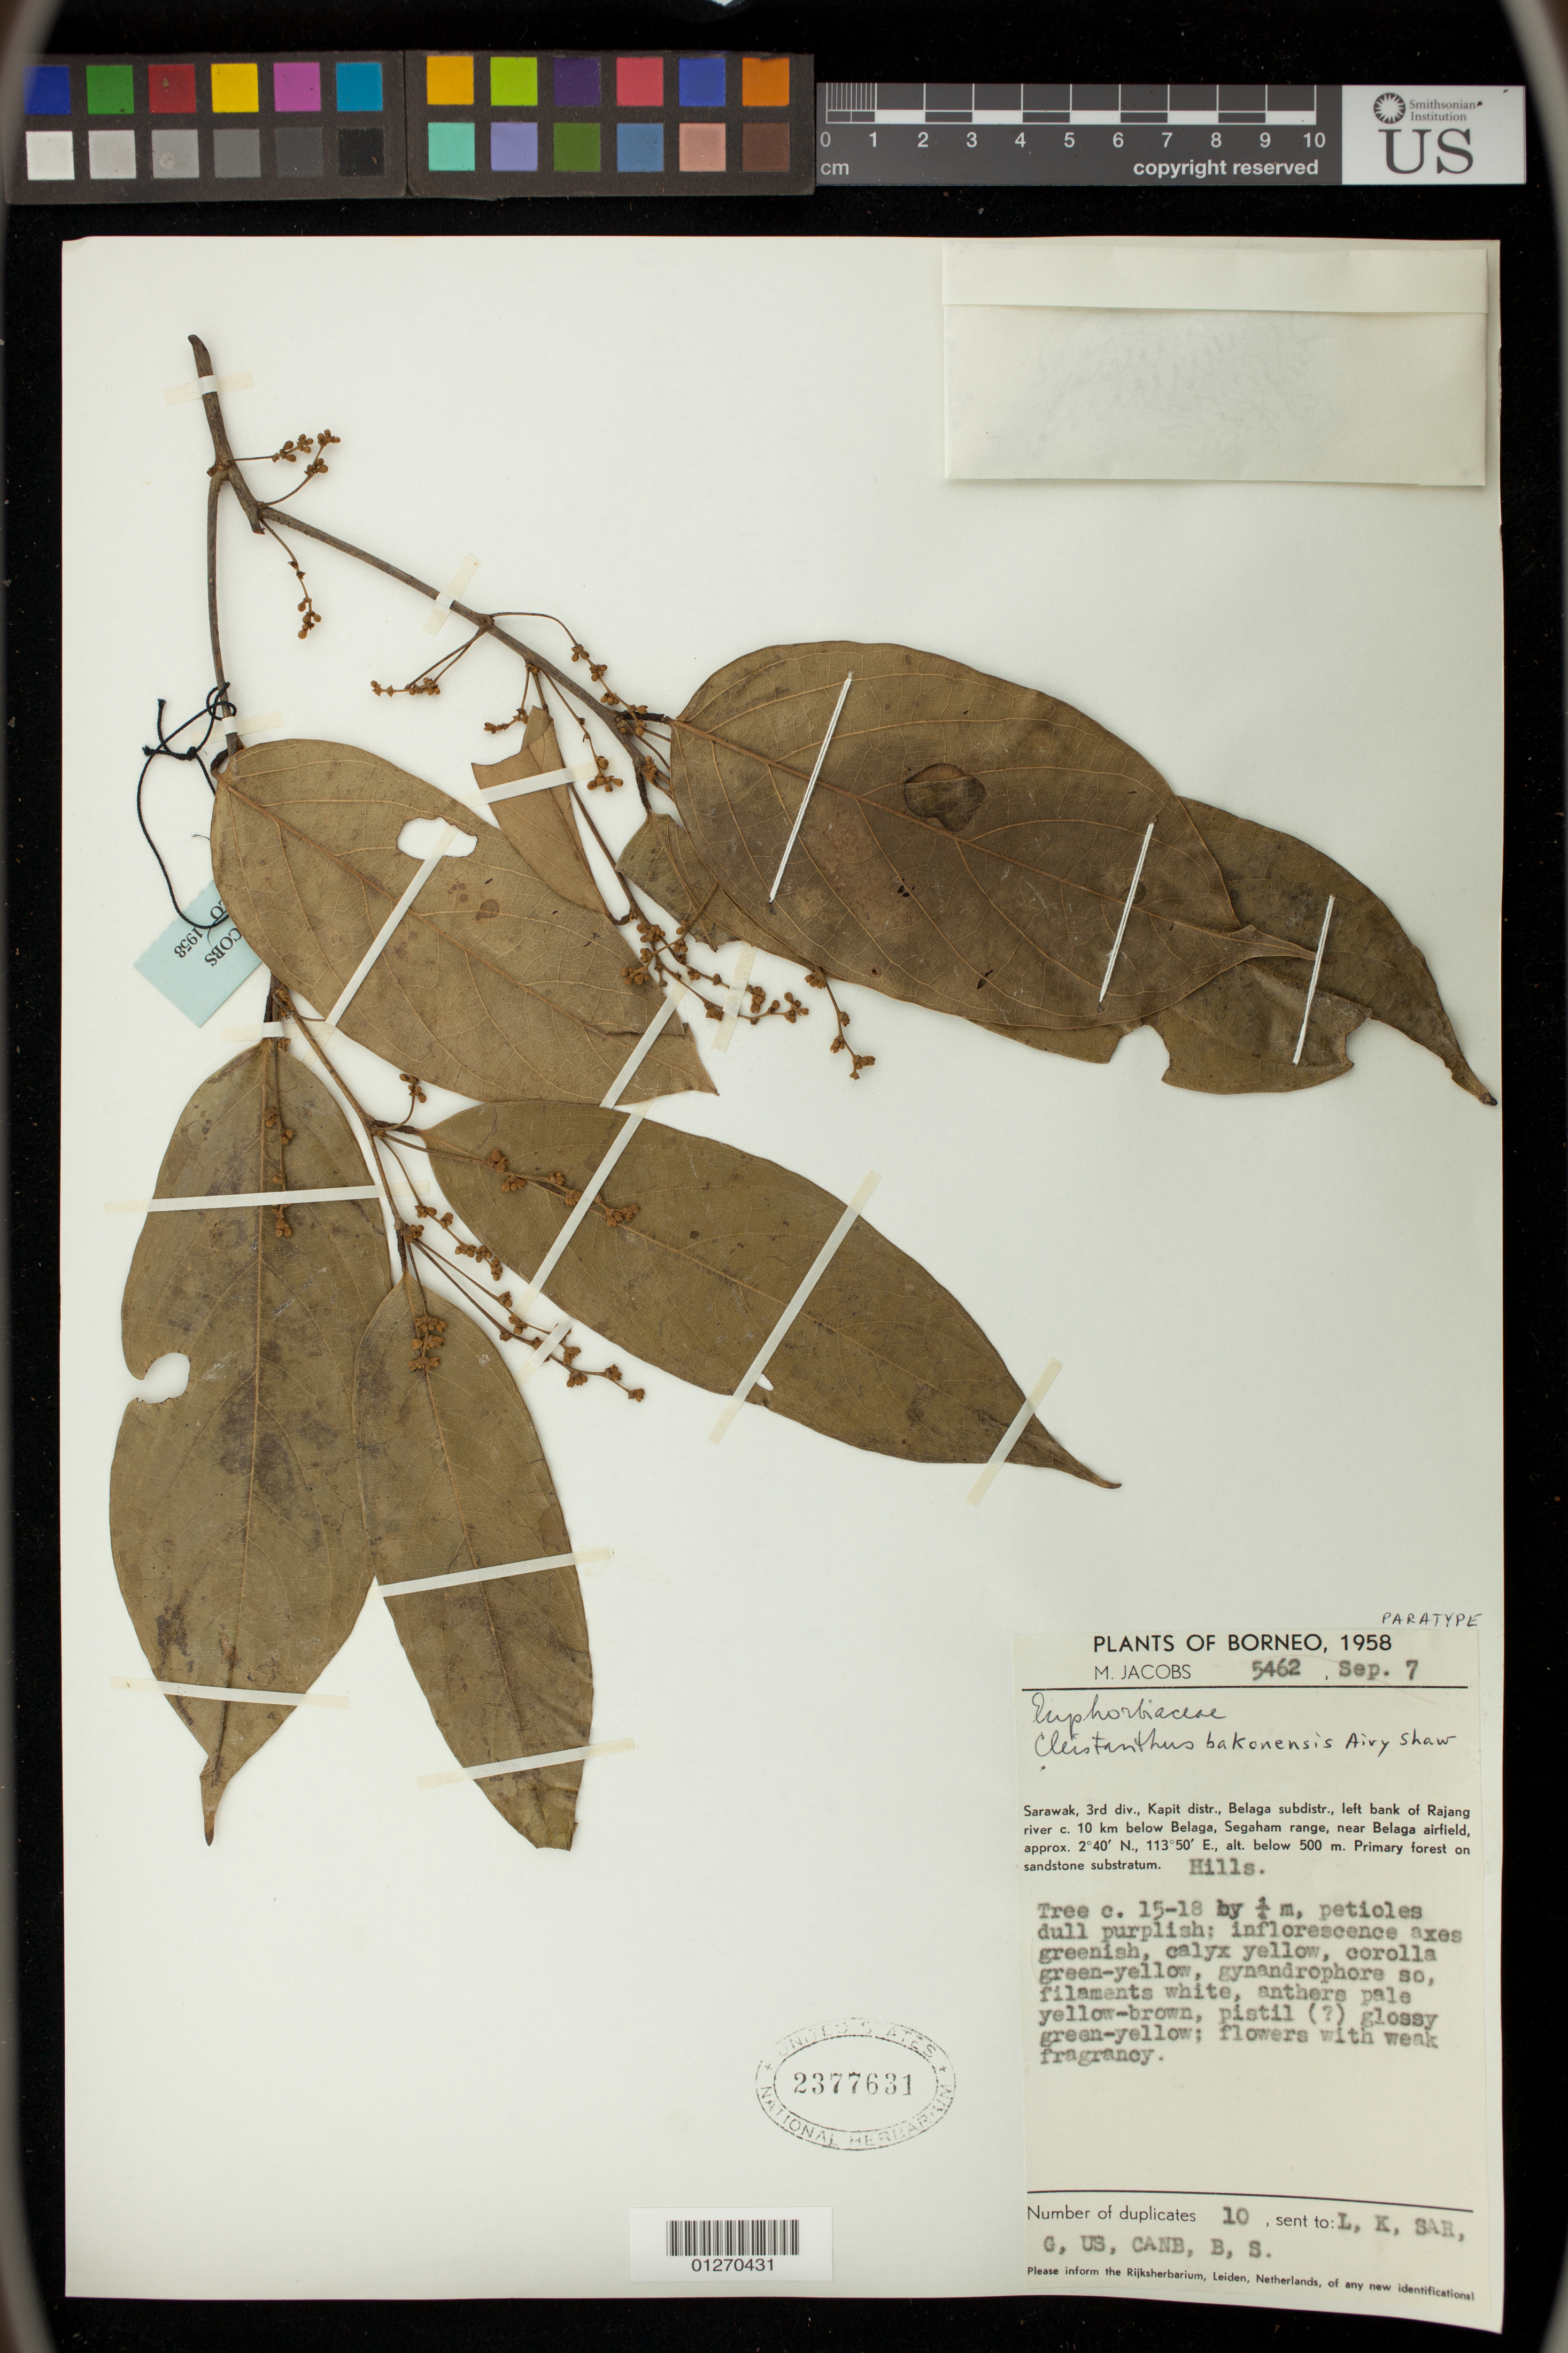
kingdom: Plantae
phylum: Tracheophyta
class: Magnoliopsida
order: Malpighiales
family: Phyllanthaceae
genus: Cleistanthus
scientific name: Cleistanthus bakonensis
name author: Airy Shaw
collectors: M. Jacobs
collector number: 5462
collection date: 1958-09-07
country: Malaysia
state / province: Sarawak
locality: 3rd div., Kapit distr., Belaga subdistr., left bank of Rajang river c. 10 km below Belaga, Segaham range, near Belaga airfield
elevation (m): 500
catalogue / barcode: US 2377631